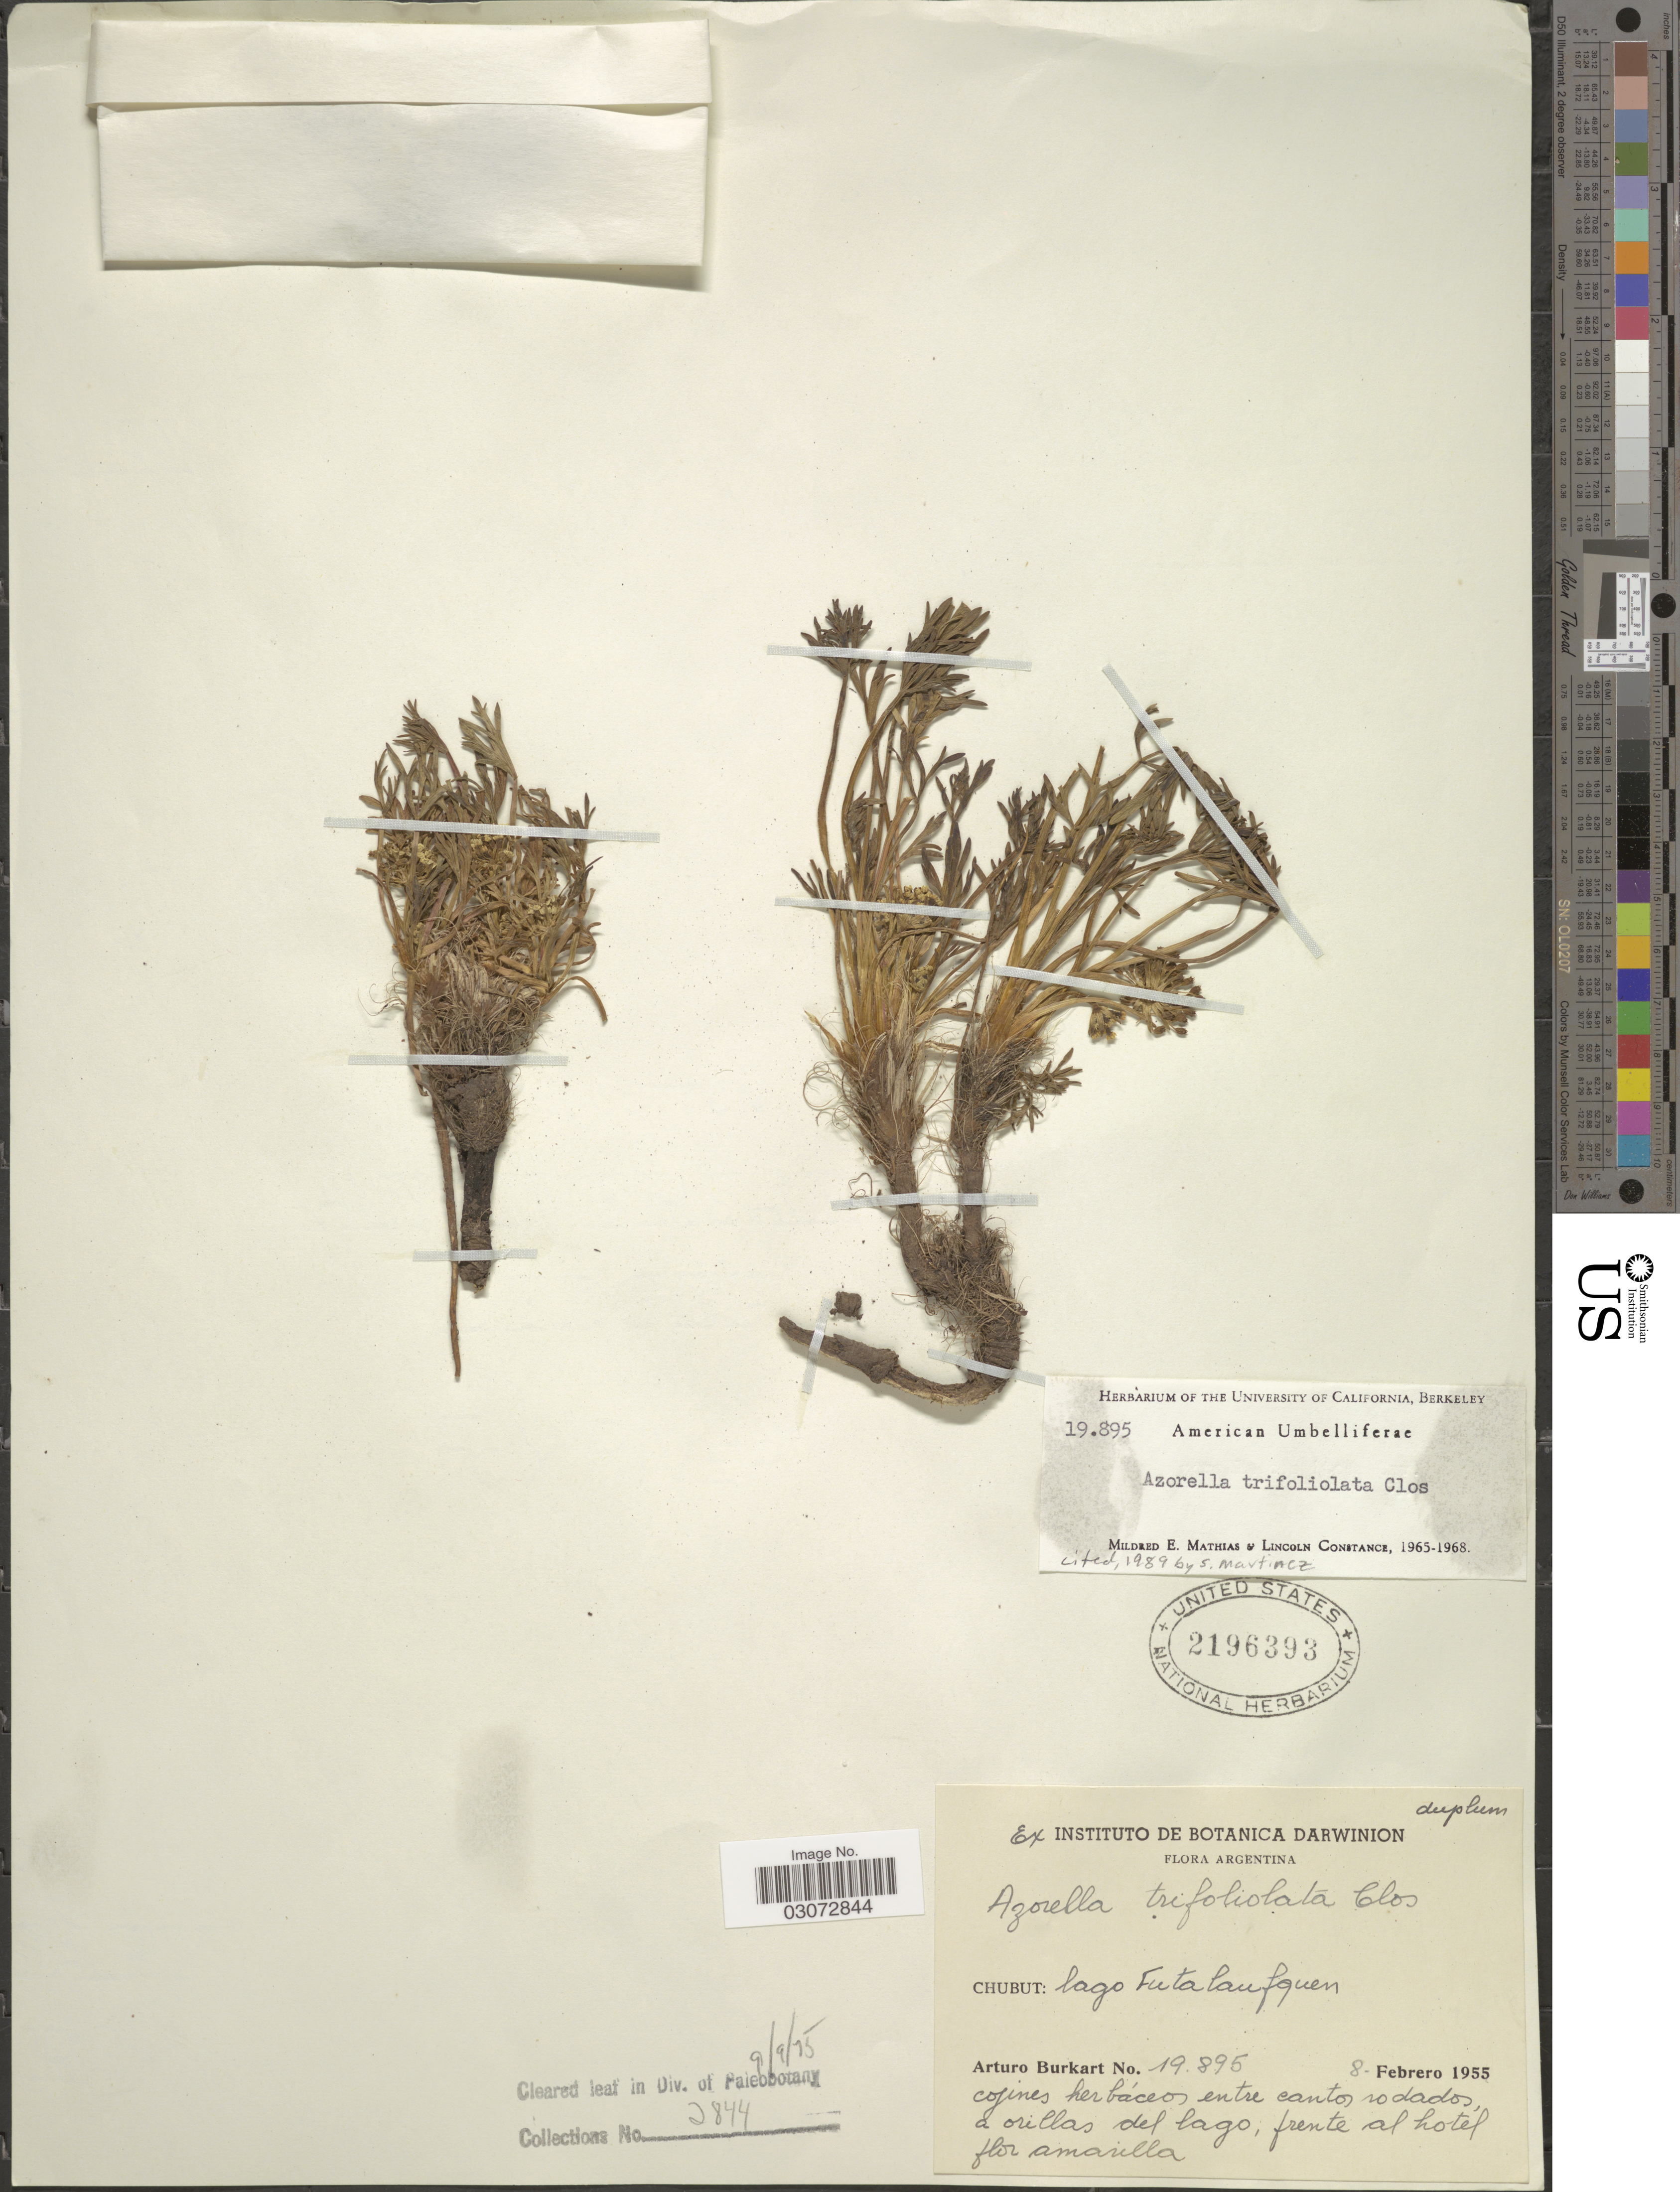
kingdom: Plantae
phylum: Tracheophyta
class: Magnoliopsida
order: Apiales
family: Apiaceae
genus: Azorella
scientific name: Azorella trifoliata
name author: Walp.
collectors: A. E. Burkart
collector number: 19895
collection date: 1955-02-08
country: Argentina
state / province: Chubut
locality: Lago Futalaufquen.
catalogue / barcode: US 2196393